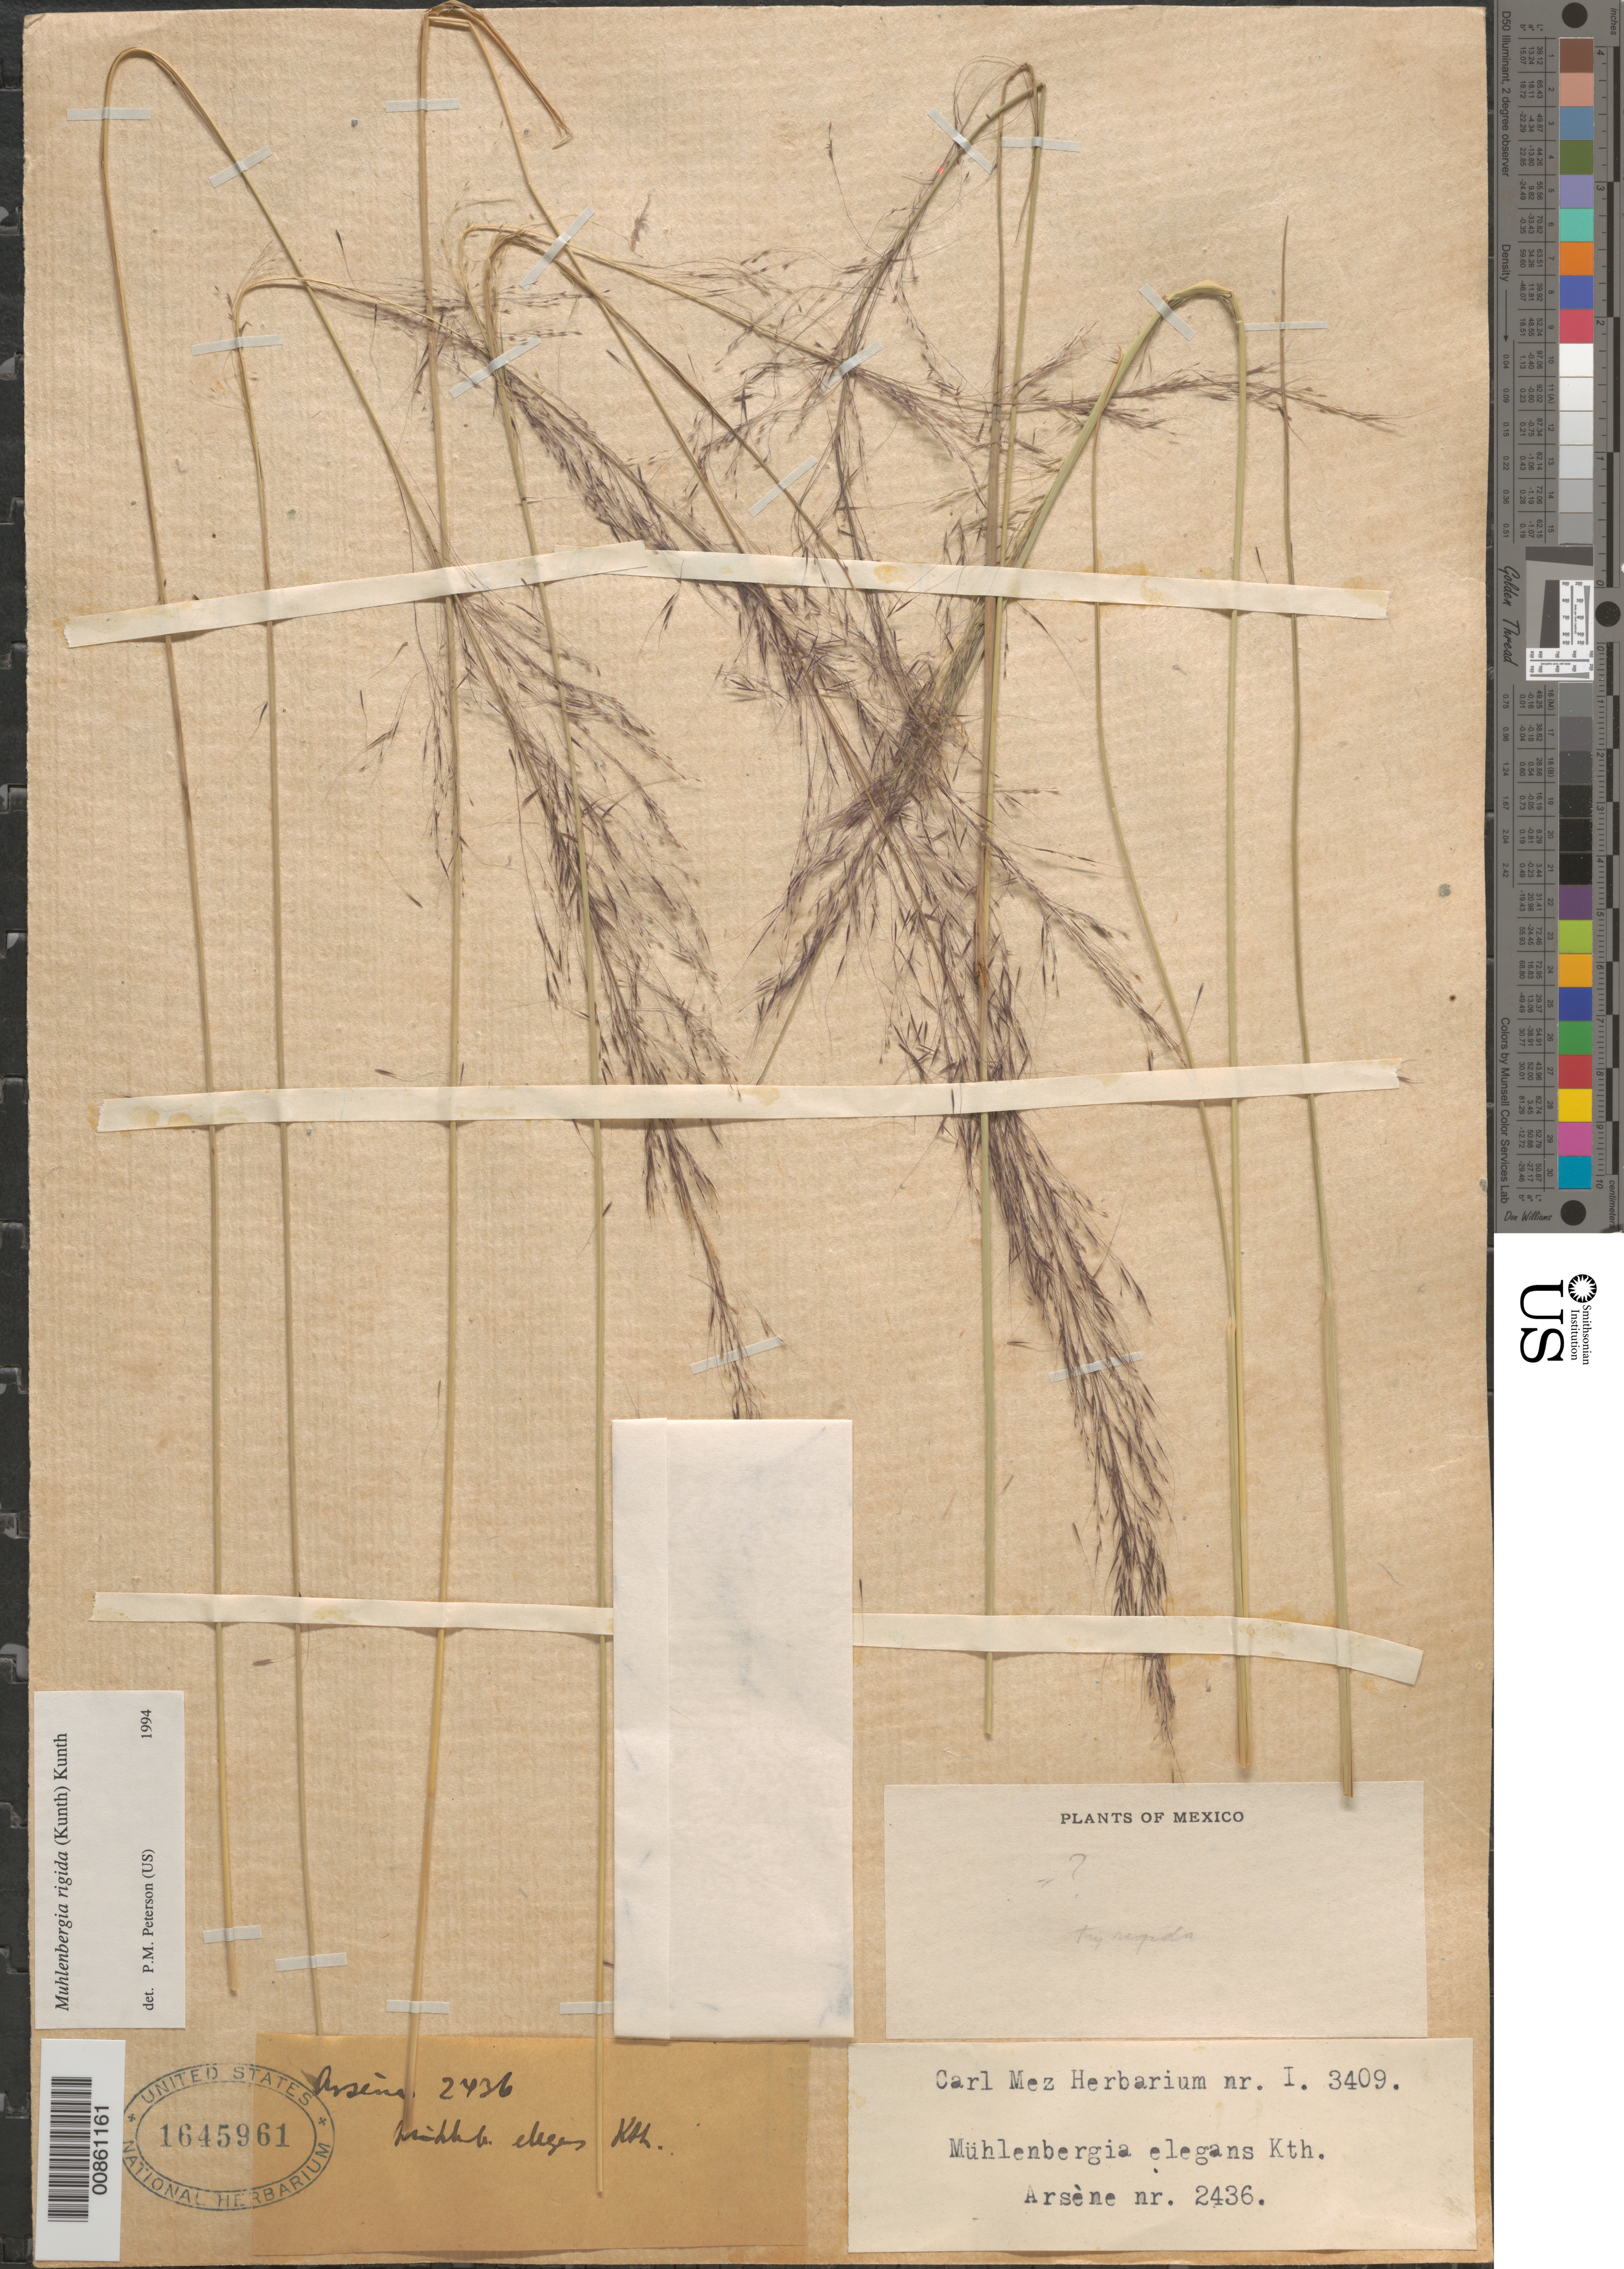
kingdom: Plantae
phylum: Tracheophyta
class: Liliopsida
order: Poales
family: Poaceae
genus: Muhlenbergia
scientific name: Muhlenbergia rigida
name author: (Kunth) Kunth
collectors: Bro. G. Arsène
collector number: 2436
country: Mexico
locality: Mexico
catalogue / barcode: US 1645961